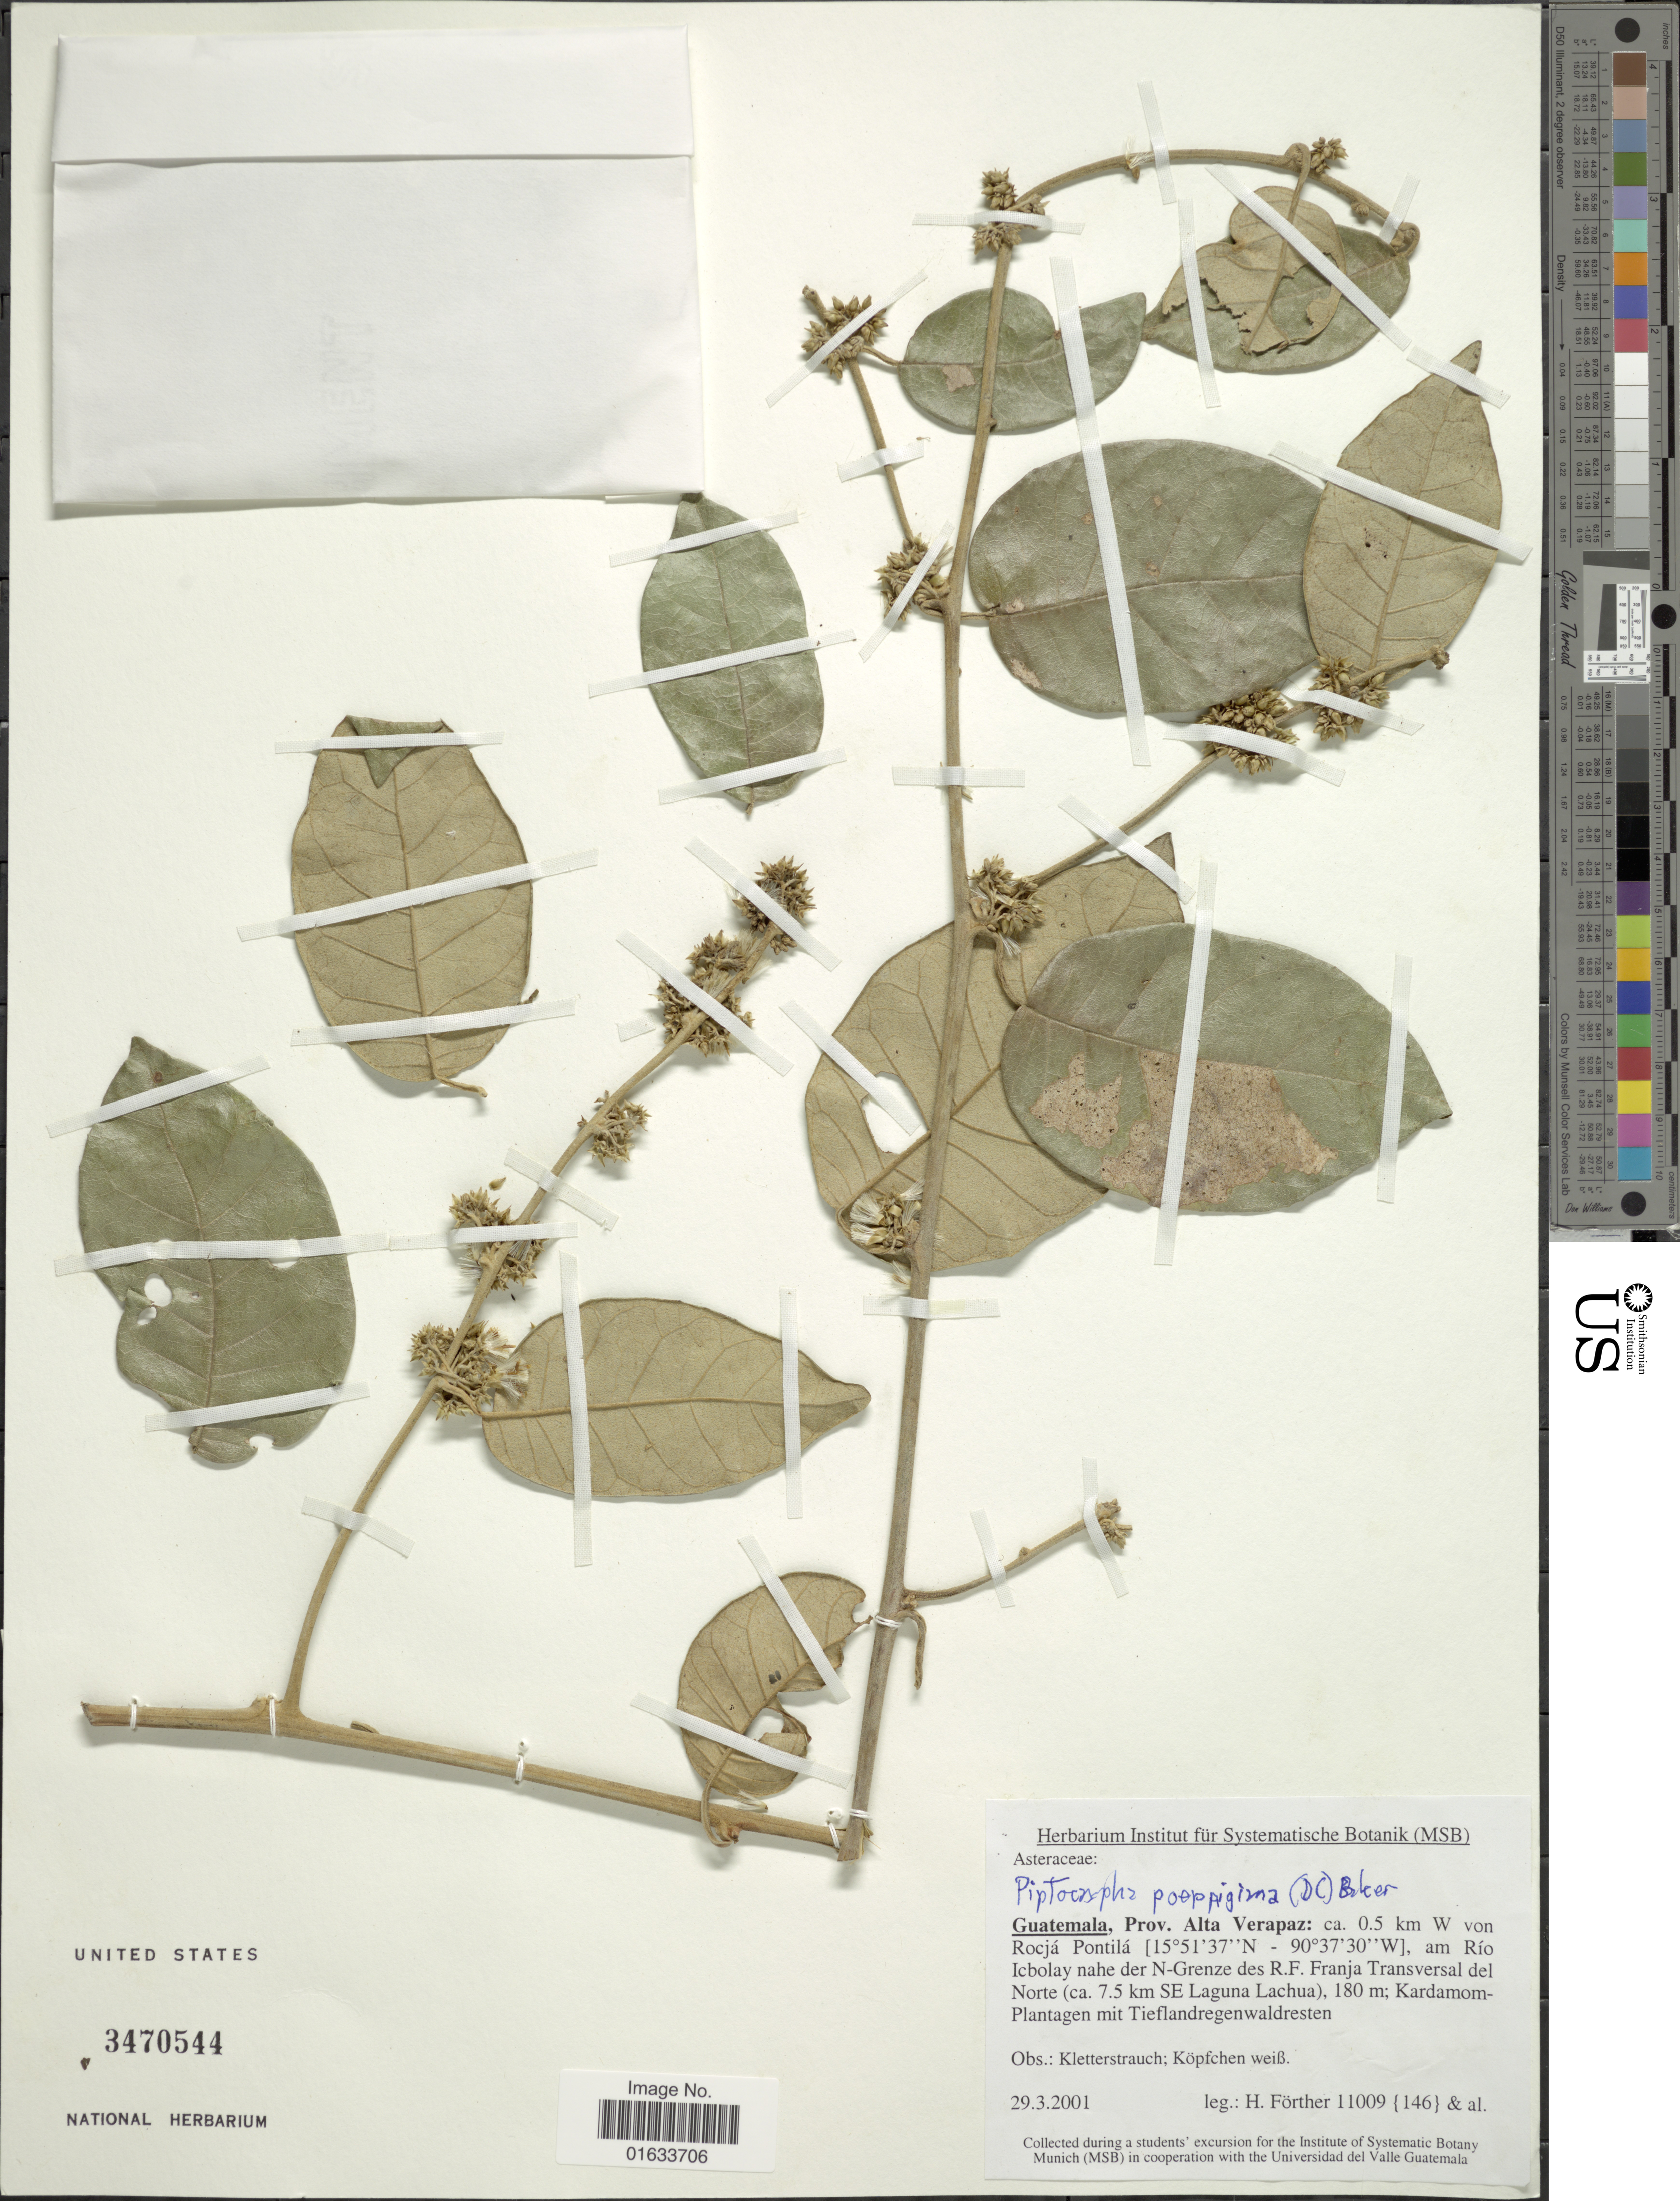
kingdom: Plantae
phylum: Tracheophyta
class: Magnoliopsida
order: Asterales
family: Asteraceae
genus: Piptocarpha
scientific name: Piptocarpha poeppigiana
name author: (DC.) Baker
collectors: H. Förther & et al.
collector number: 11009 {146}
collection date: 2001-03-29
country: Guatemala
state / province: Alta Verapaz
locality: Guatemala, Prov. Alta Verapaz: ca. 0.5 km W von Rocjá Pontilá, am Río Icbolay nahe der N-Grenze des R.F. Franja Transversal del Norte (ca. 7.5 km SE Laguna Lachua).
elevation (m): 180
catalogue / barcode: US 3470544